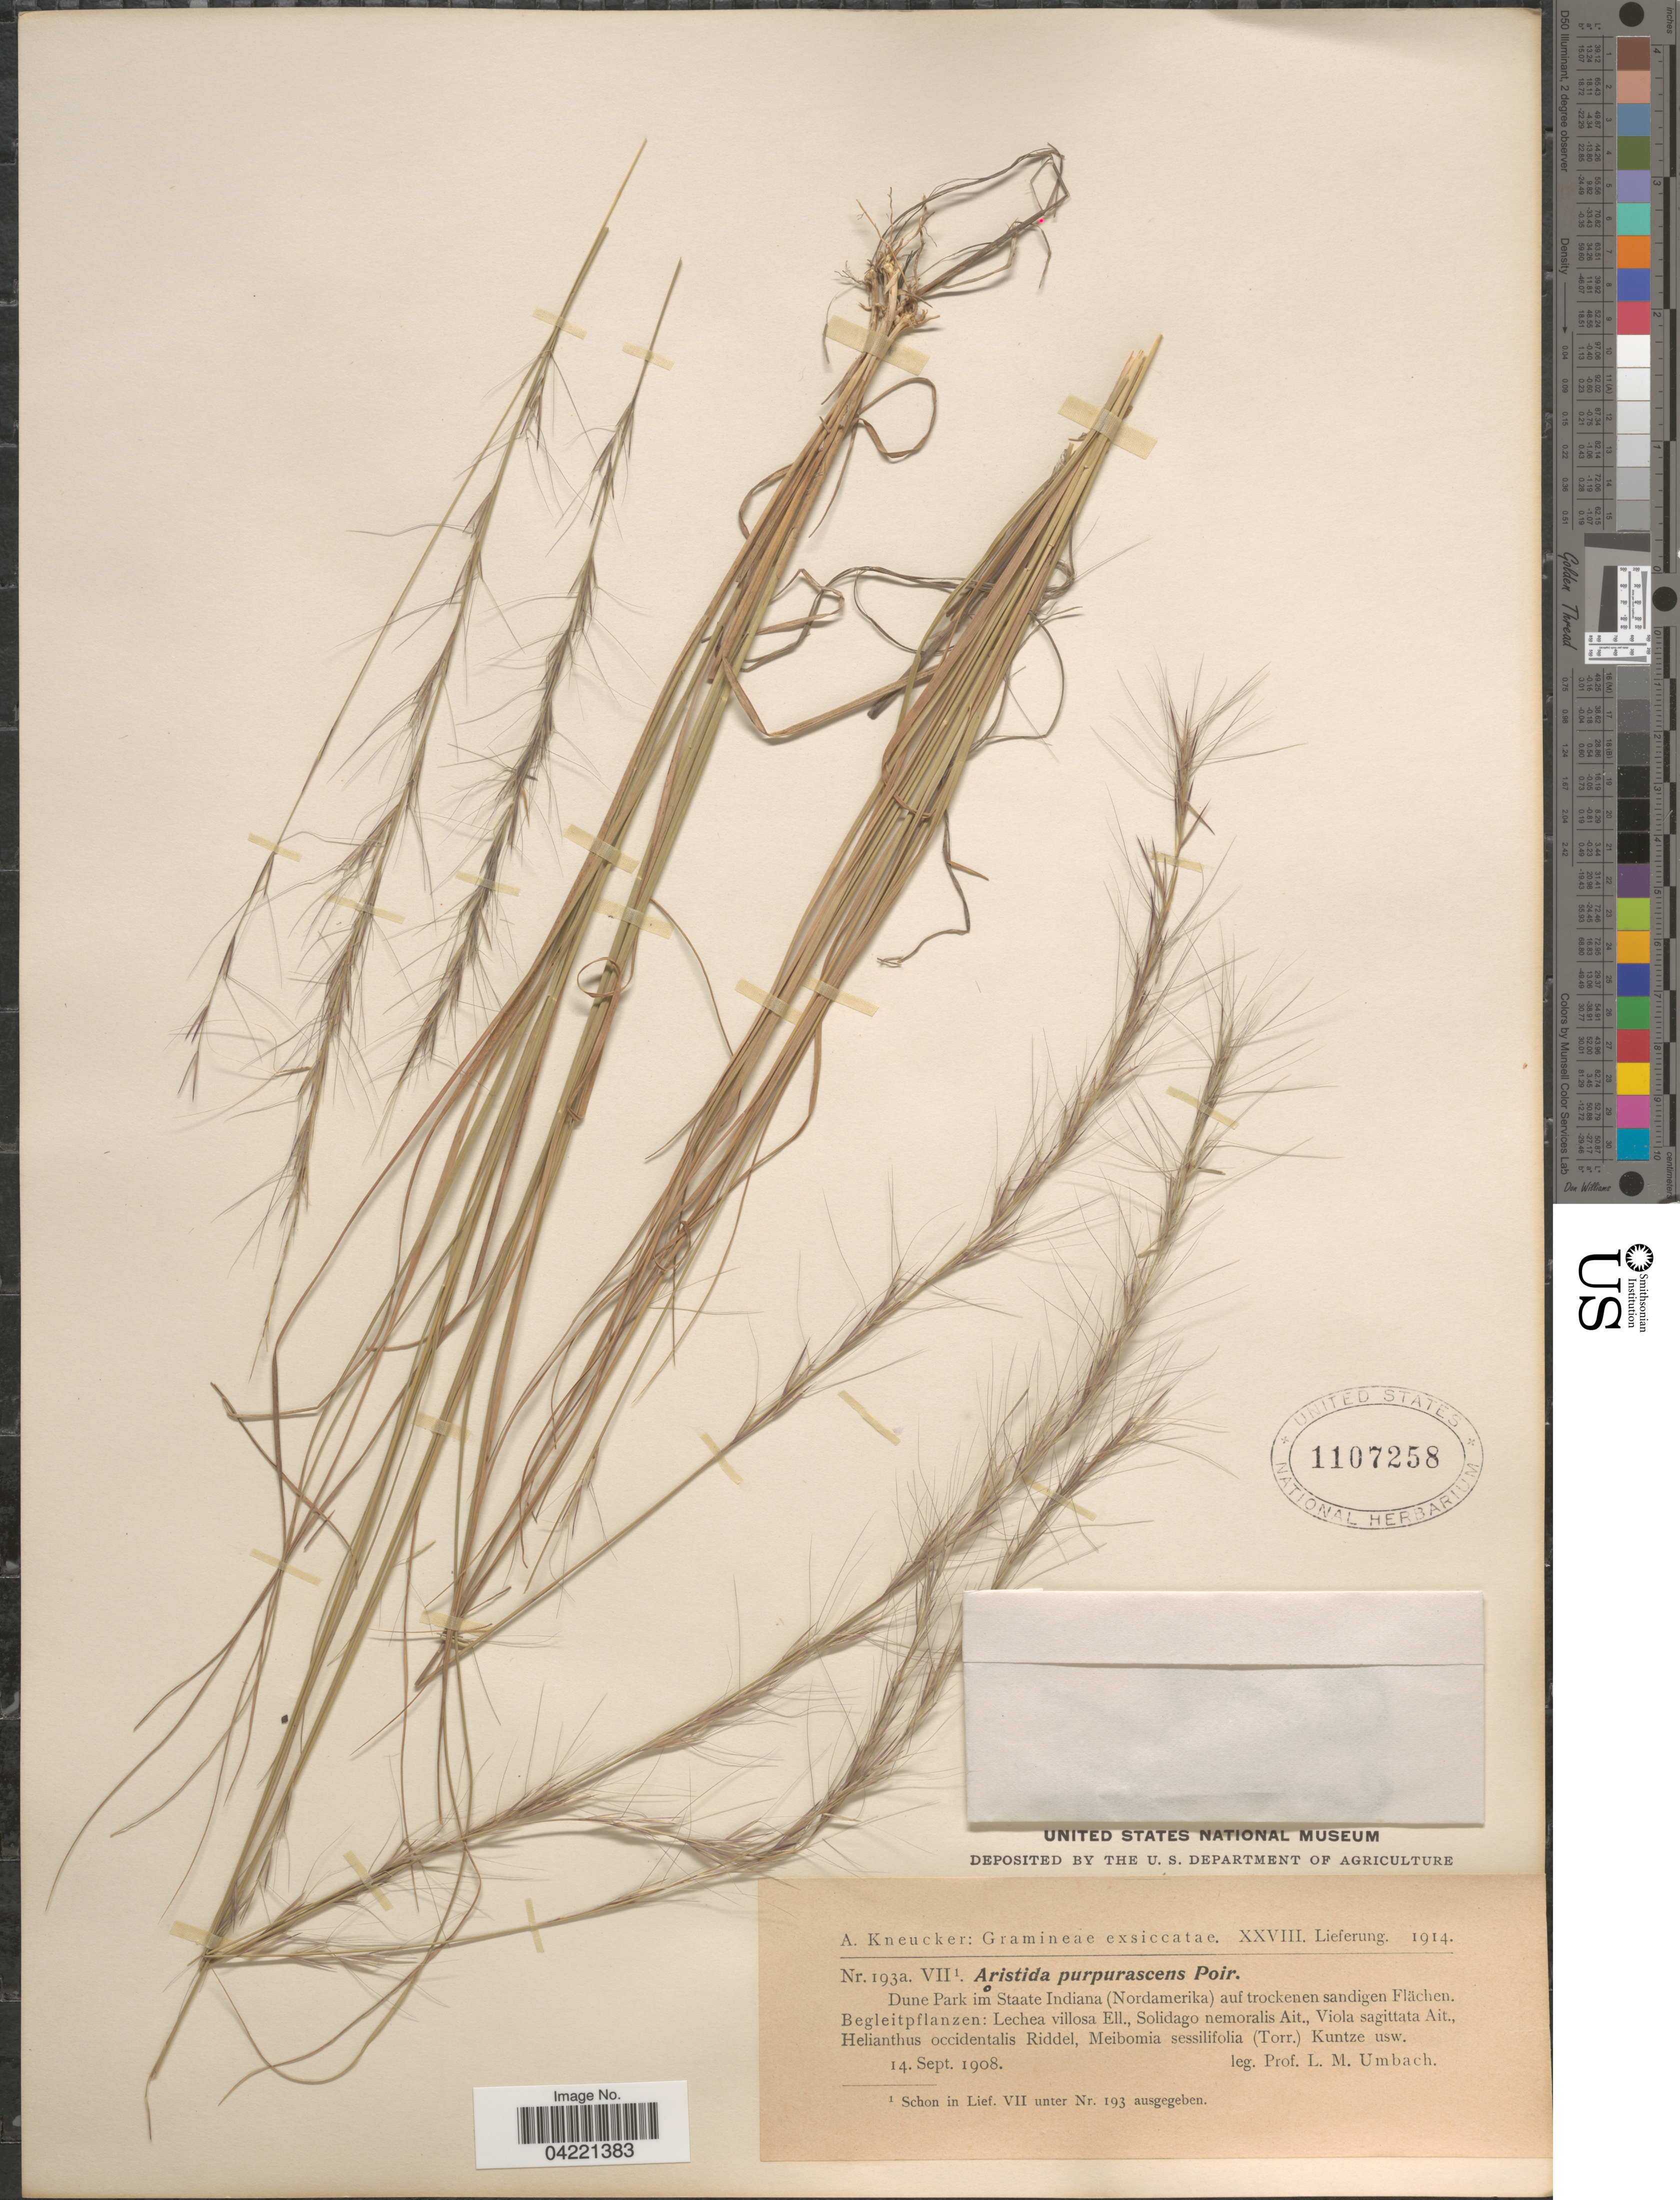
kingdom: Plantae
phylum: Tracheophyta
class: Liliopsida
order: Poales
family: Poaceae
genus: Aristida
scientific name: Aristida purpurascens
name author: Poir.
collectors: L. M. Umbach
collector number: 193a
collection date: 1908-09-14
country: United States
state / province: Indiana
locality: Dune Park im Staate Indiana (Nordamerika) auf trocken sandigen Flächen.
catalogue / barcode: US 1107258